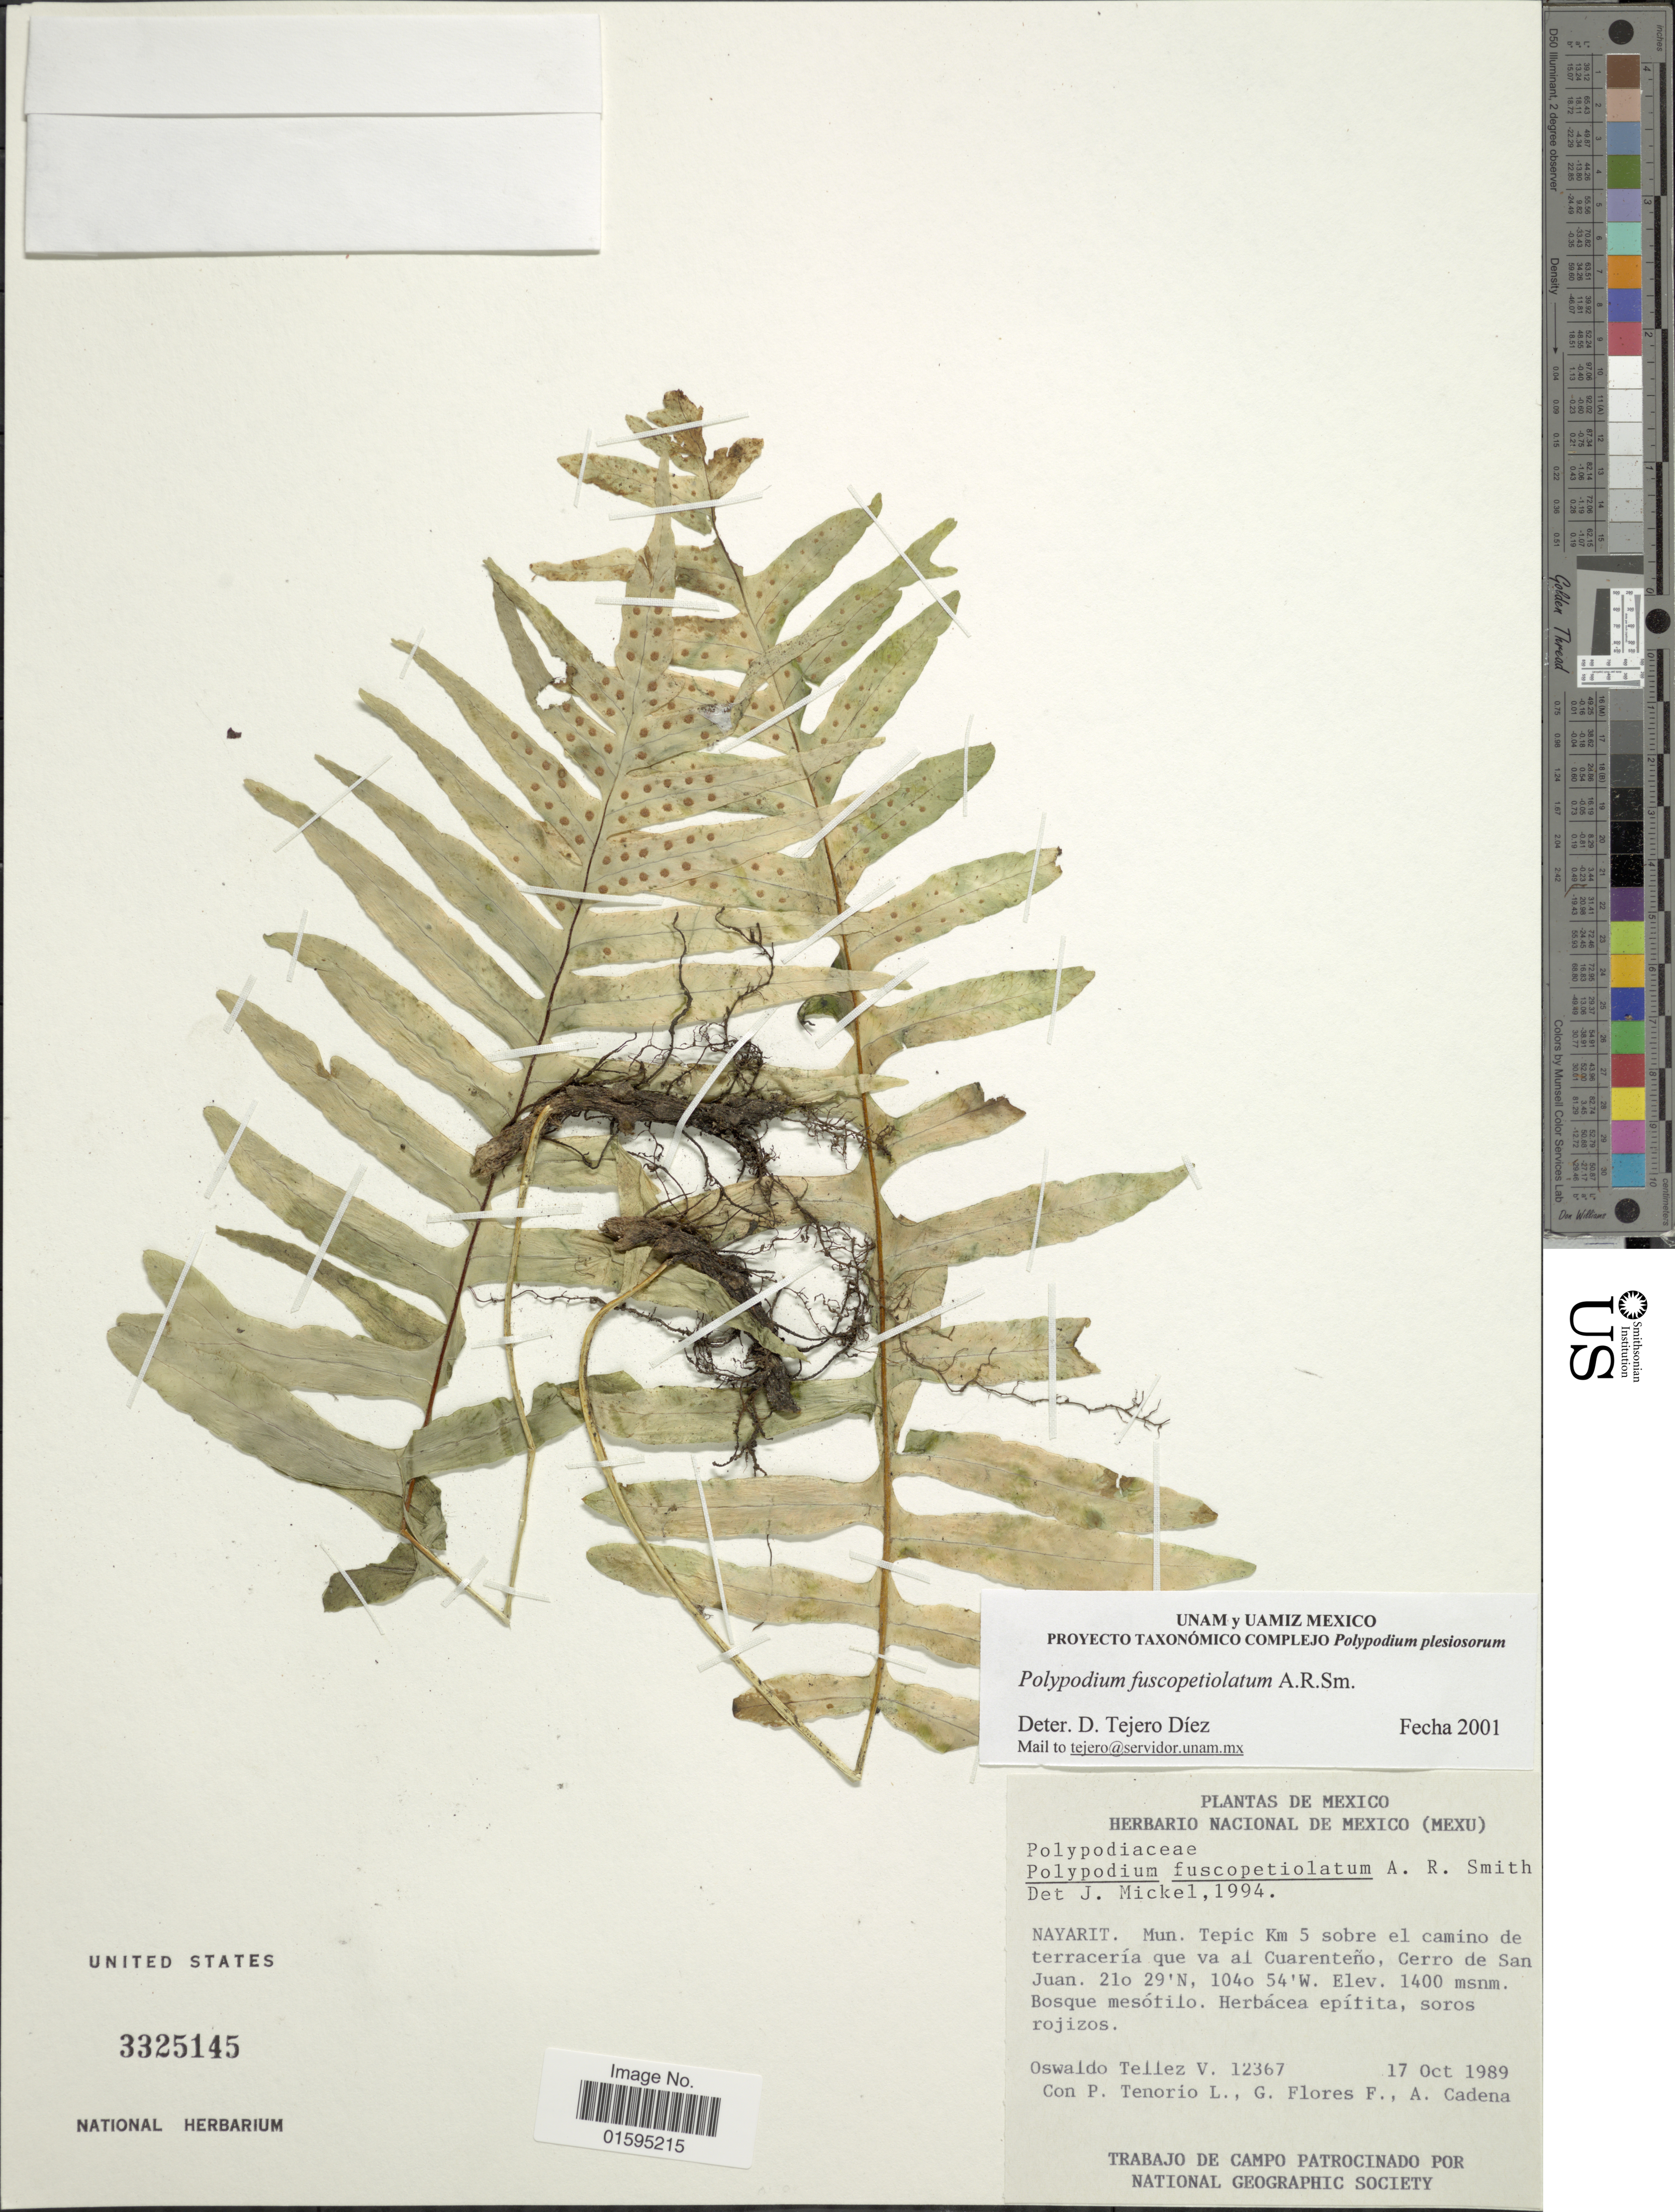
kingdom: Plantae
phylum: Tracheophyta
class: Polypodiopsida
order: Polypodiales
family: Polypodiaceae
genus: Polypodium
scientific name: Polypodium fuscopetiolatum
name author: A.R. Sm.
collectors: O. Téllez V., P. Tenorio L., G. Flores F. & A. Cadena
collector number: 12367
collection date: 1989-10-17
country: Mexico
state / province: Nayarit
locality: Mun. Tepic Km 5 sobre el camino de terracería que va al Cuarenteño, Cerro de San Juan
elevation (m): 1400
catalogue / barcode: US 3325145